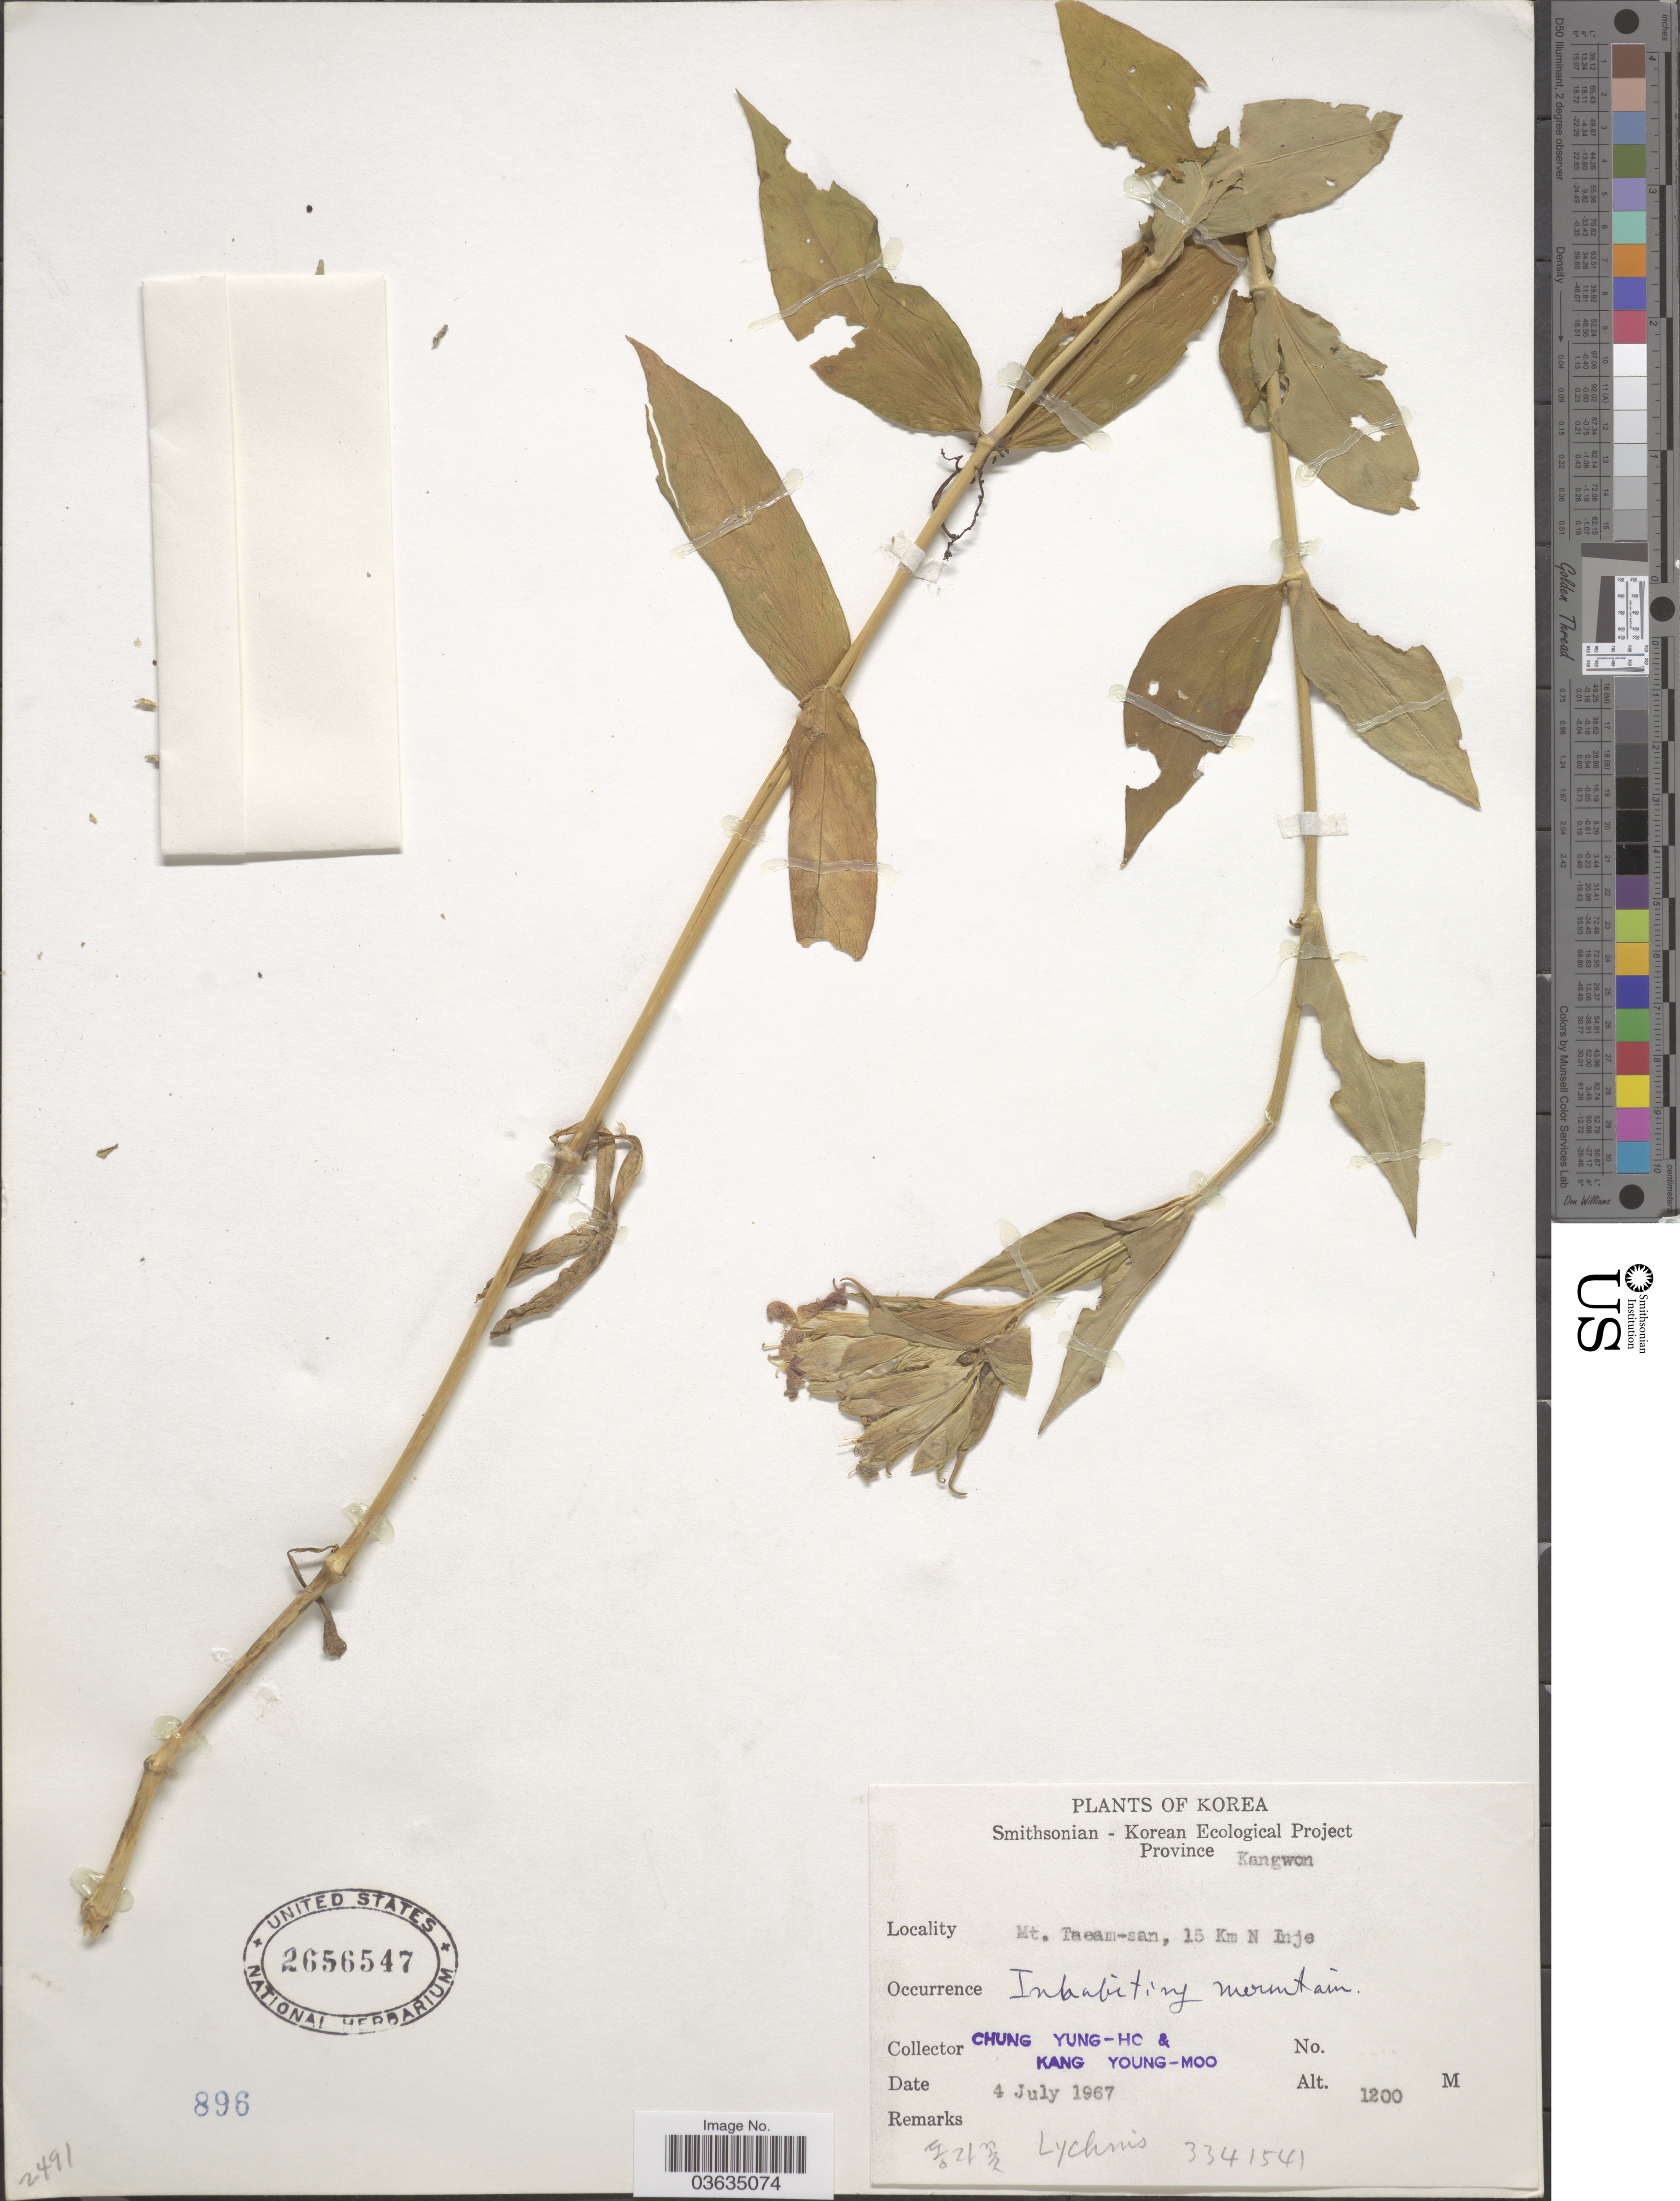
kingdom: Plantae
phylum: Tracheophyta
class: Magnoliopsida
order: Caryophyllales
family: Caryophyllaceae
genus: Silene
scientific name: Silene sp.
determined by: Strong, Mark T., (BOT), Smithsonian Institution - National Museum of Natural History (UNITED STATES)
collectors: C. Yung-Ho & K. Young-Moo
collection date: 1967-07-04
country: North Korea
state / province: Kangwon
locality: Mt. Taeam-san, 15 Km N Inje.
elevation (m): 1200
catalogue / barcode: US 2656547